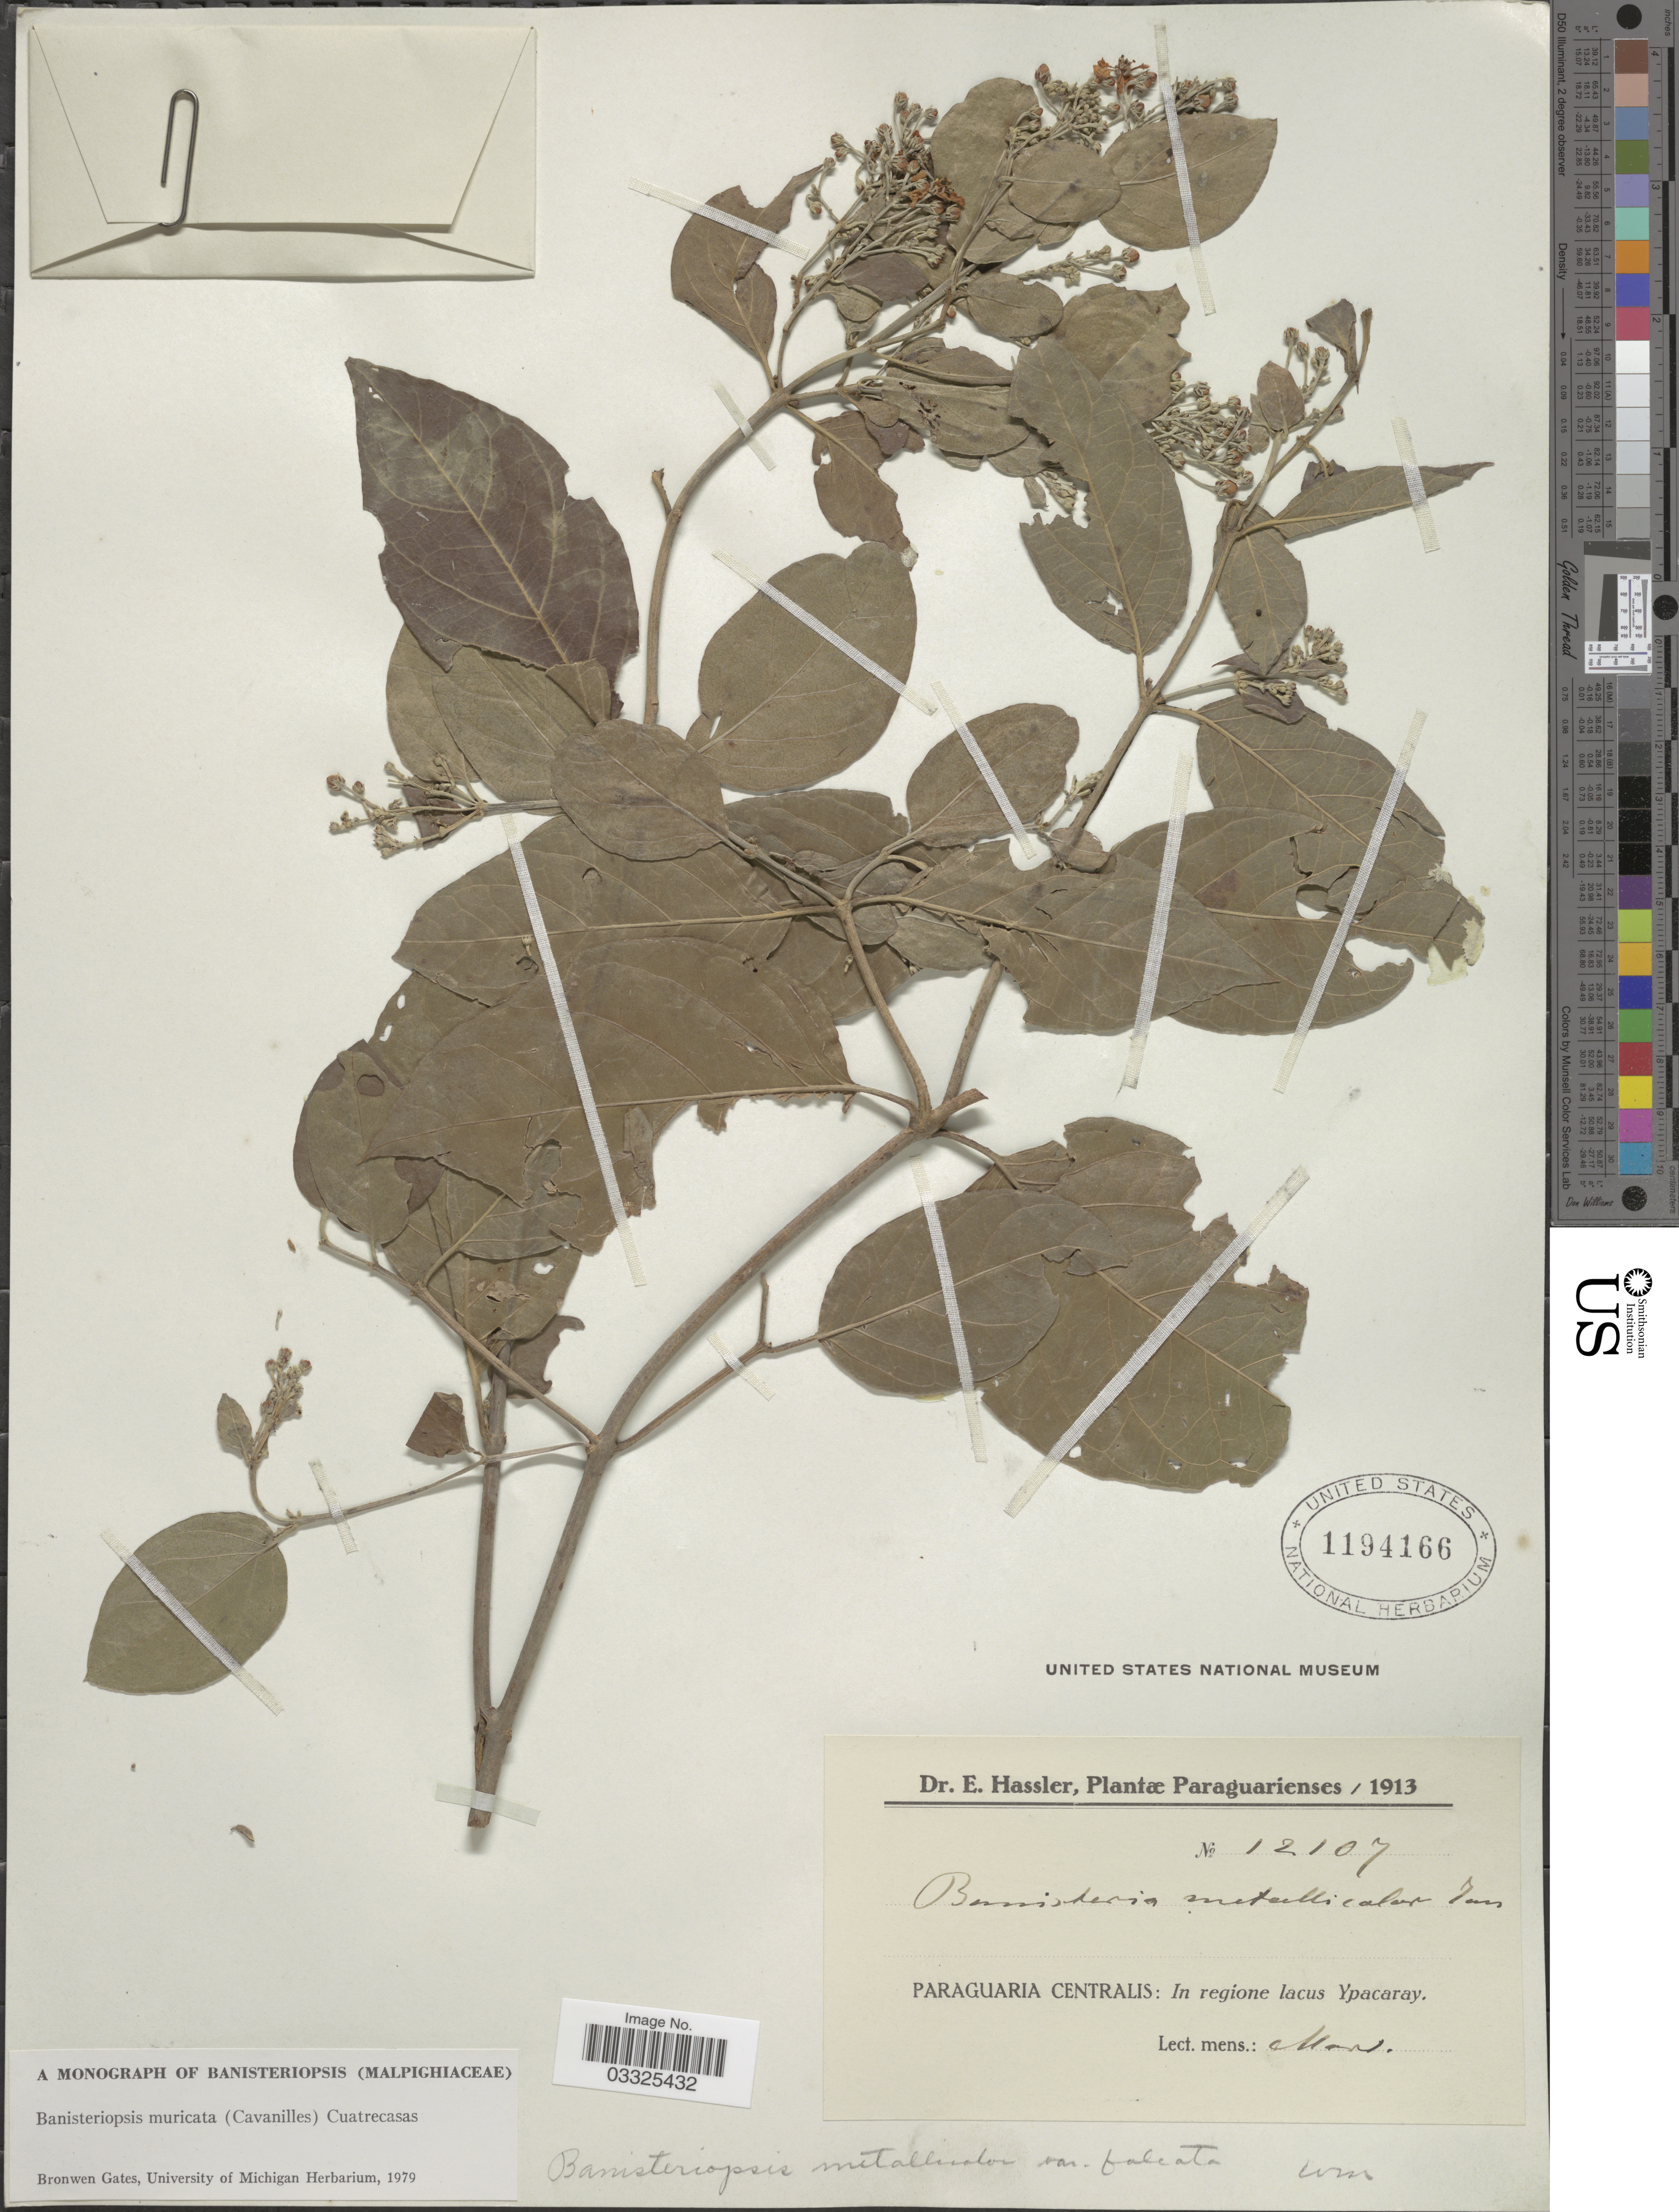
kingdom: Plantae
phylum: Tracheophyta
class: Magnoliopsida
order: Malpighiales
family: Malpighiaceae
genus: Banisteriopsis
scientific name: Banisteriopsis muricata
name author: (Cav.) Cuatrec.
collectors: E. Hassler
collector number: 12107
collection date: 1913-03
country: Paraguay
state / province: Paraguari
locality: Paraguaria Centralis: In regione lacus Ypacaray.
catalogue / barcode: US 1194166